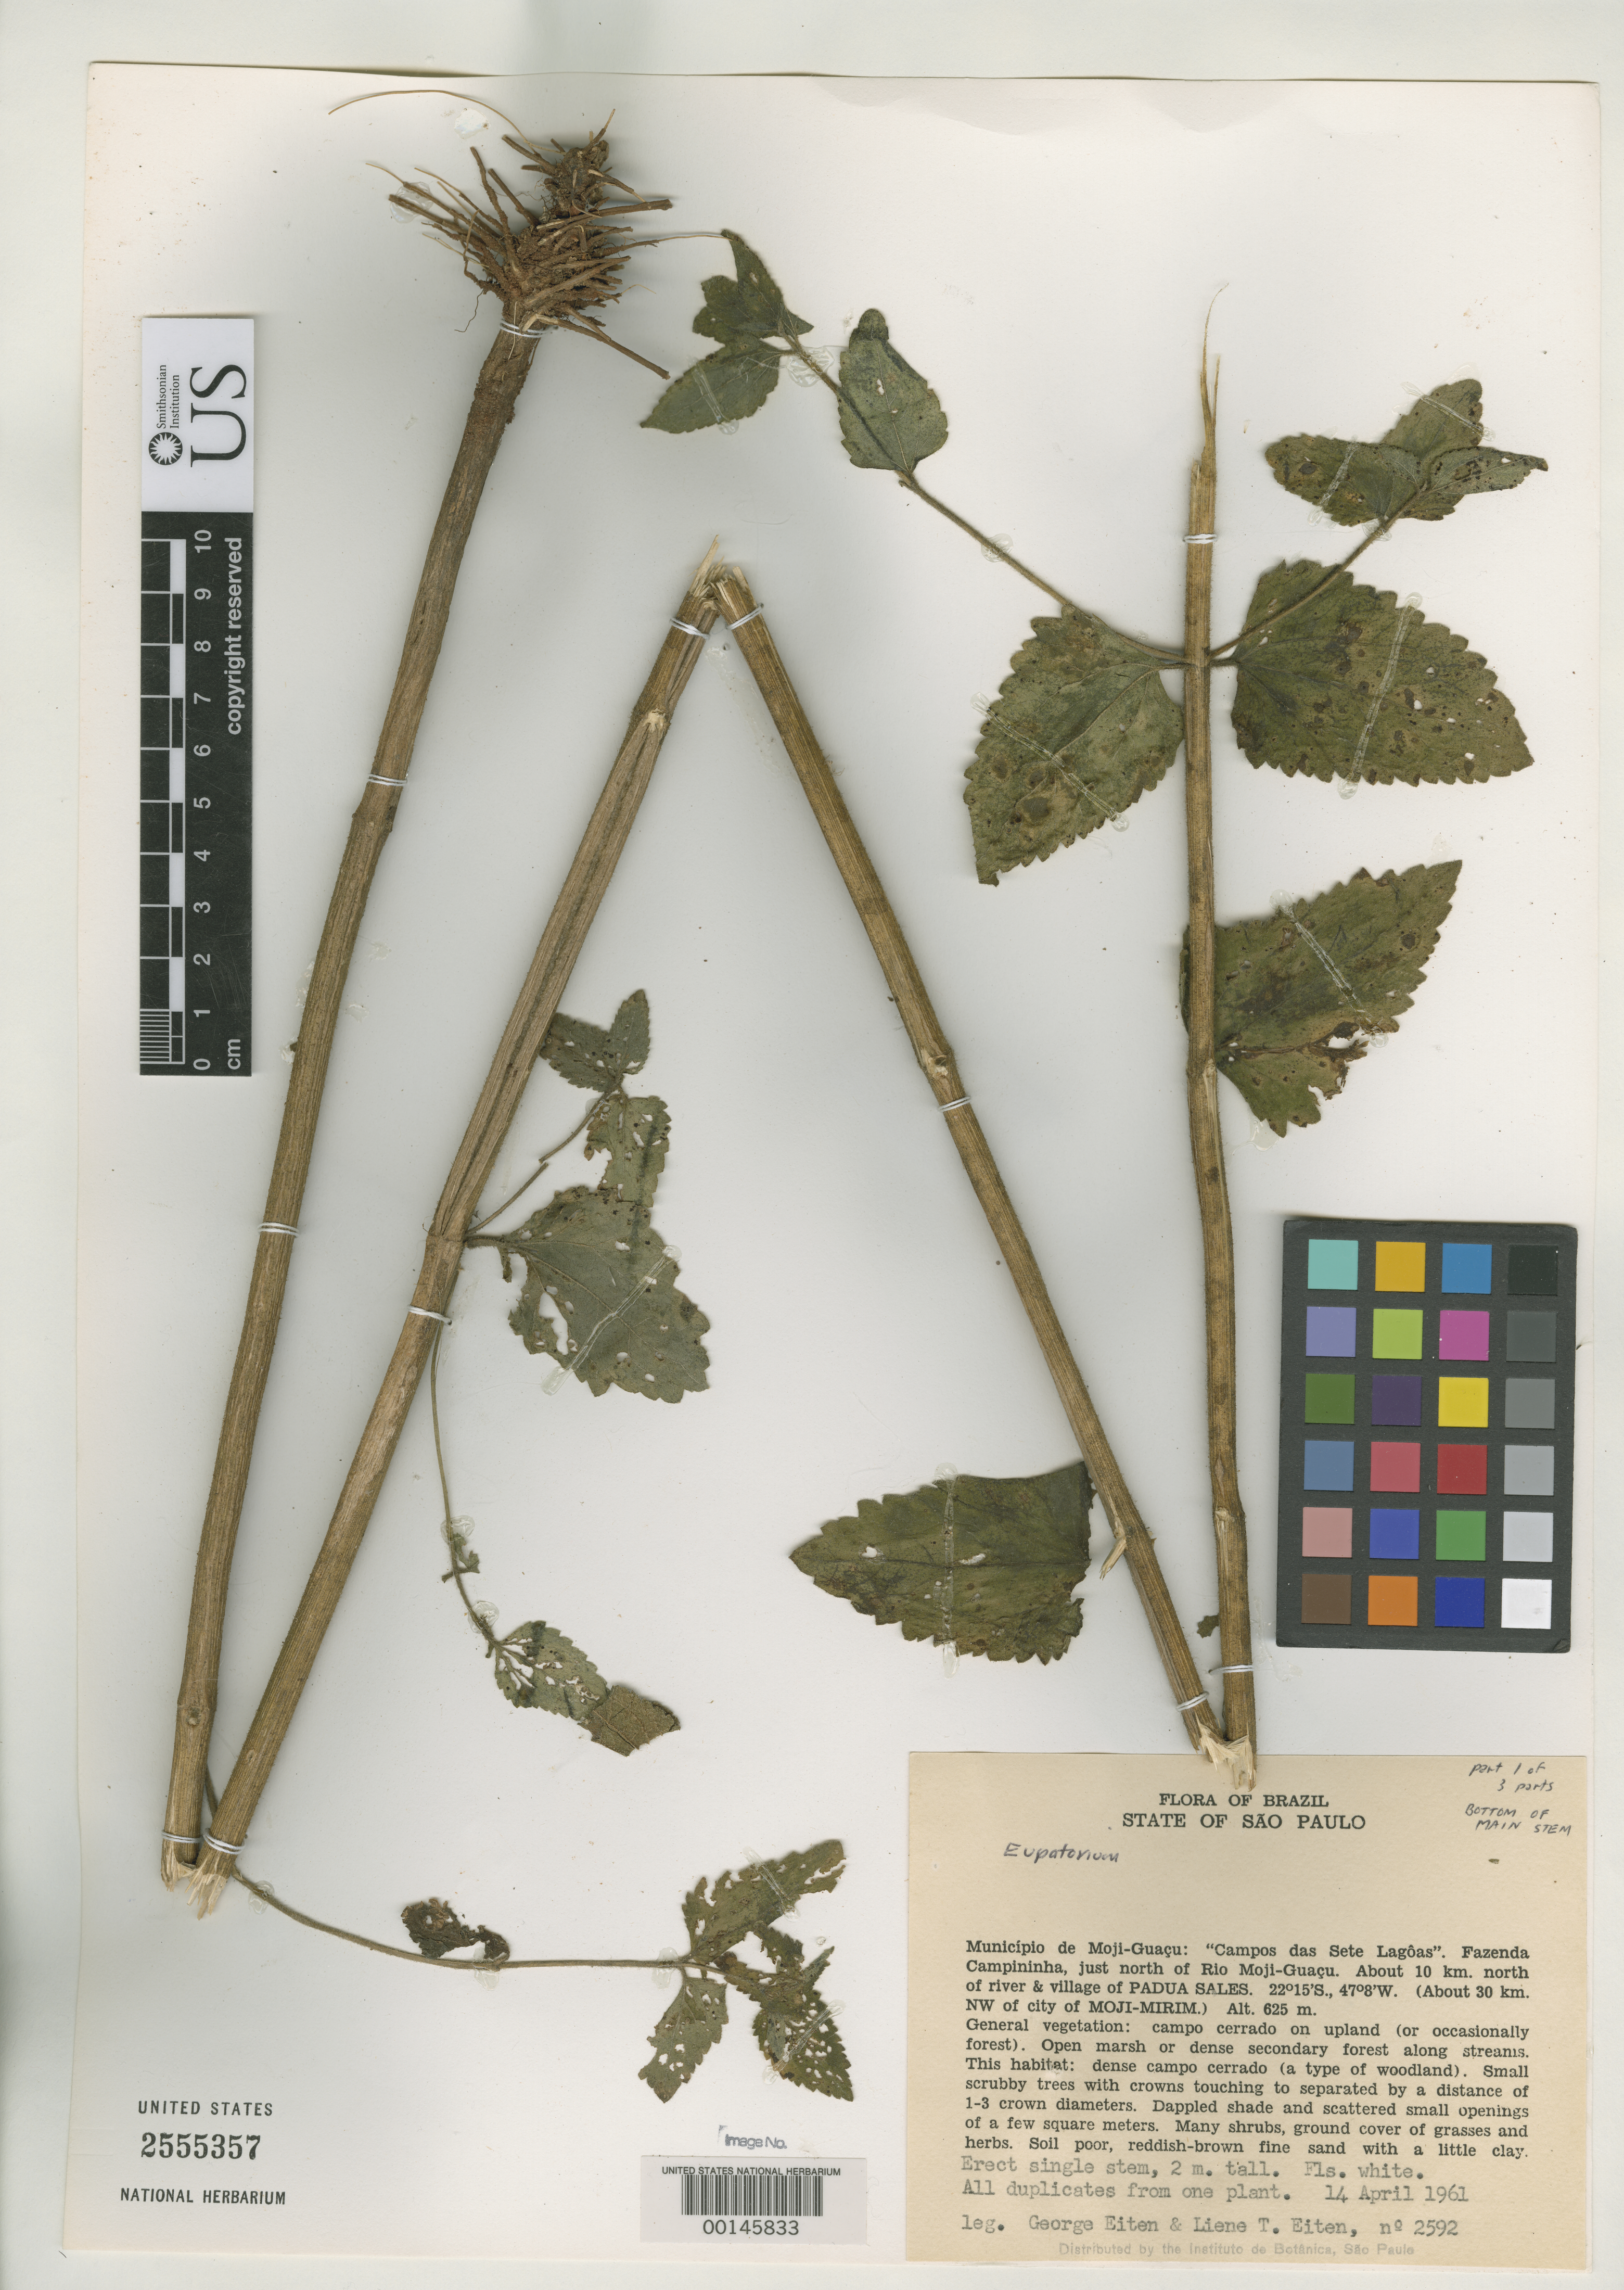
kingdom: Plantae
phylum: Tracheophyta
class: Magnoliopsida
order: Asterales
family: Asteraceae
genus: Campuloclinium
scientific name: Campuloclinium eiteniorum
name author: R.M. King & H. Rob.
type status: Isotype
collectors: G. Eiten & L. T. Eiten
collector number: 2592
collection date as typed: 14 Apr 1961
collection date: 1961-04-14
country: Brazil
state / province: São Paulo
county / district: Mogi-Guaçu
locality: Fazenda Campininha, north of Rio Moji-Guacu and Padua Sales.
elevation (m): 625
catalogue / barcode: US 2555357